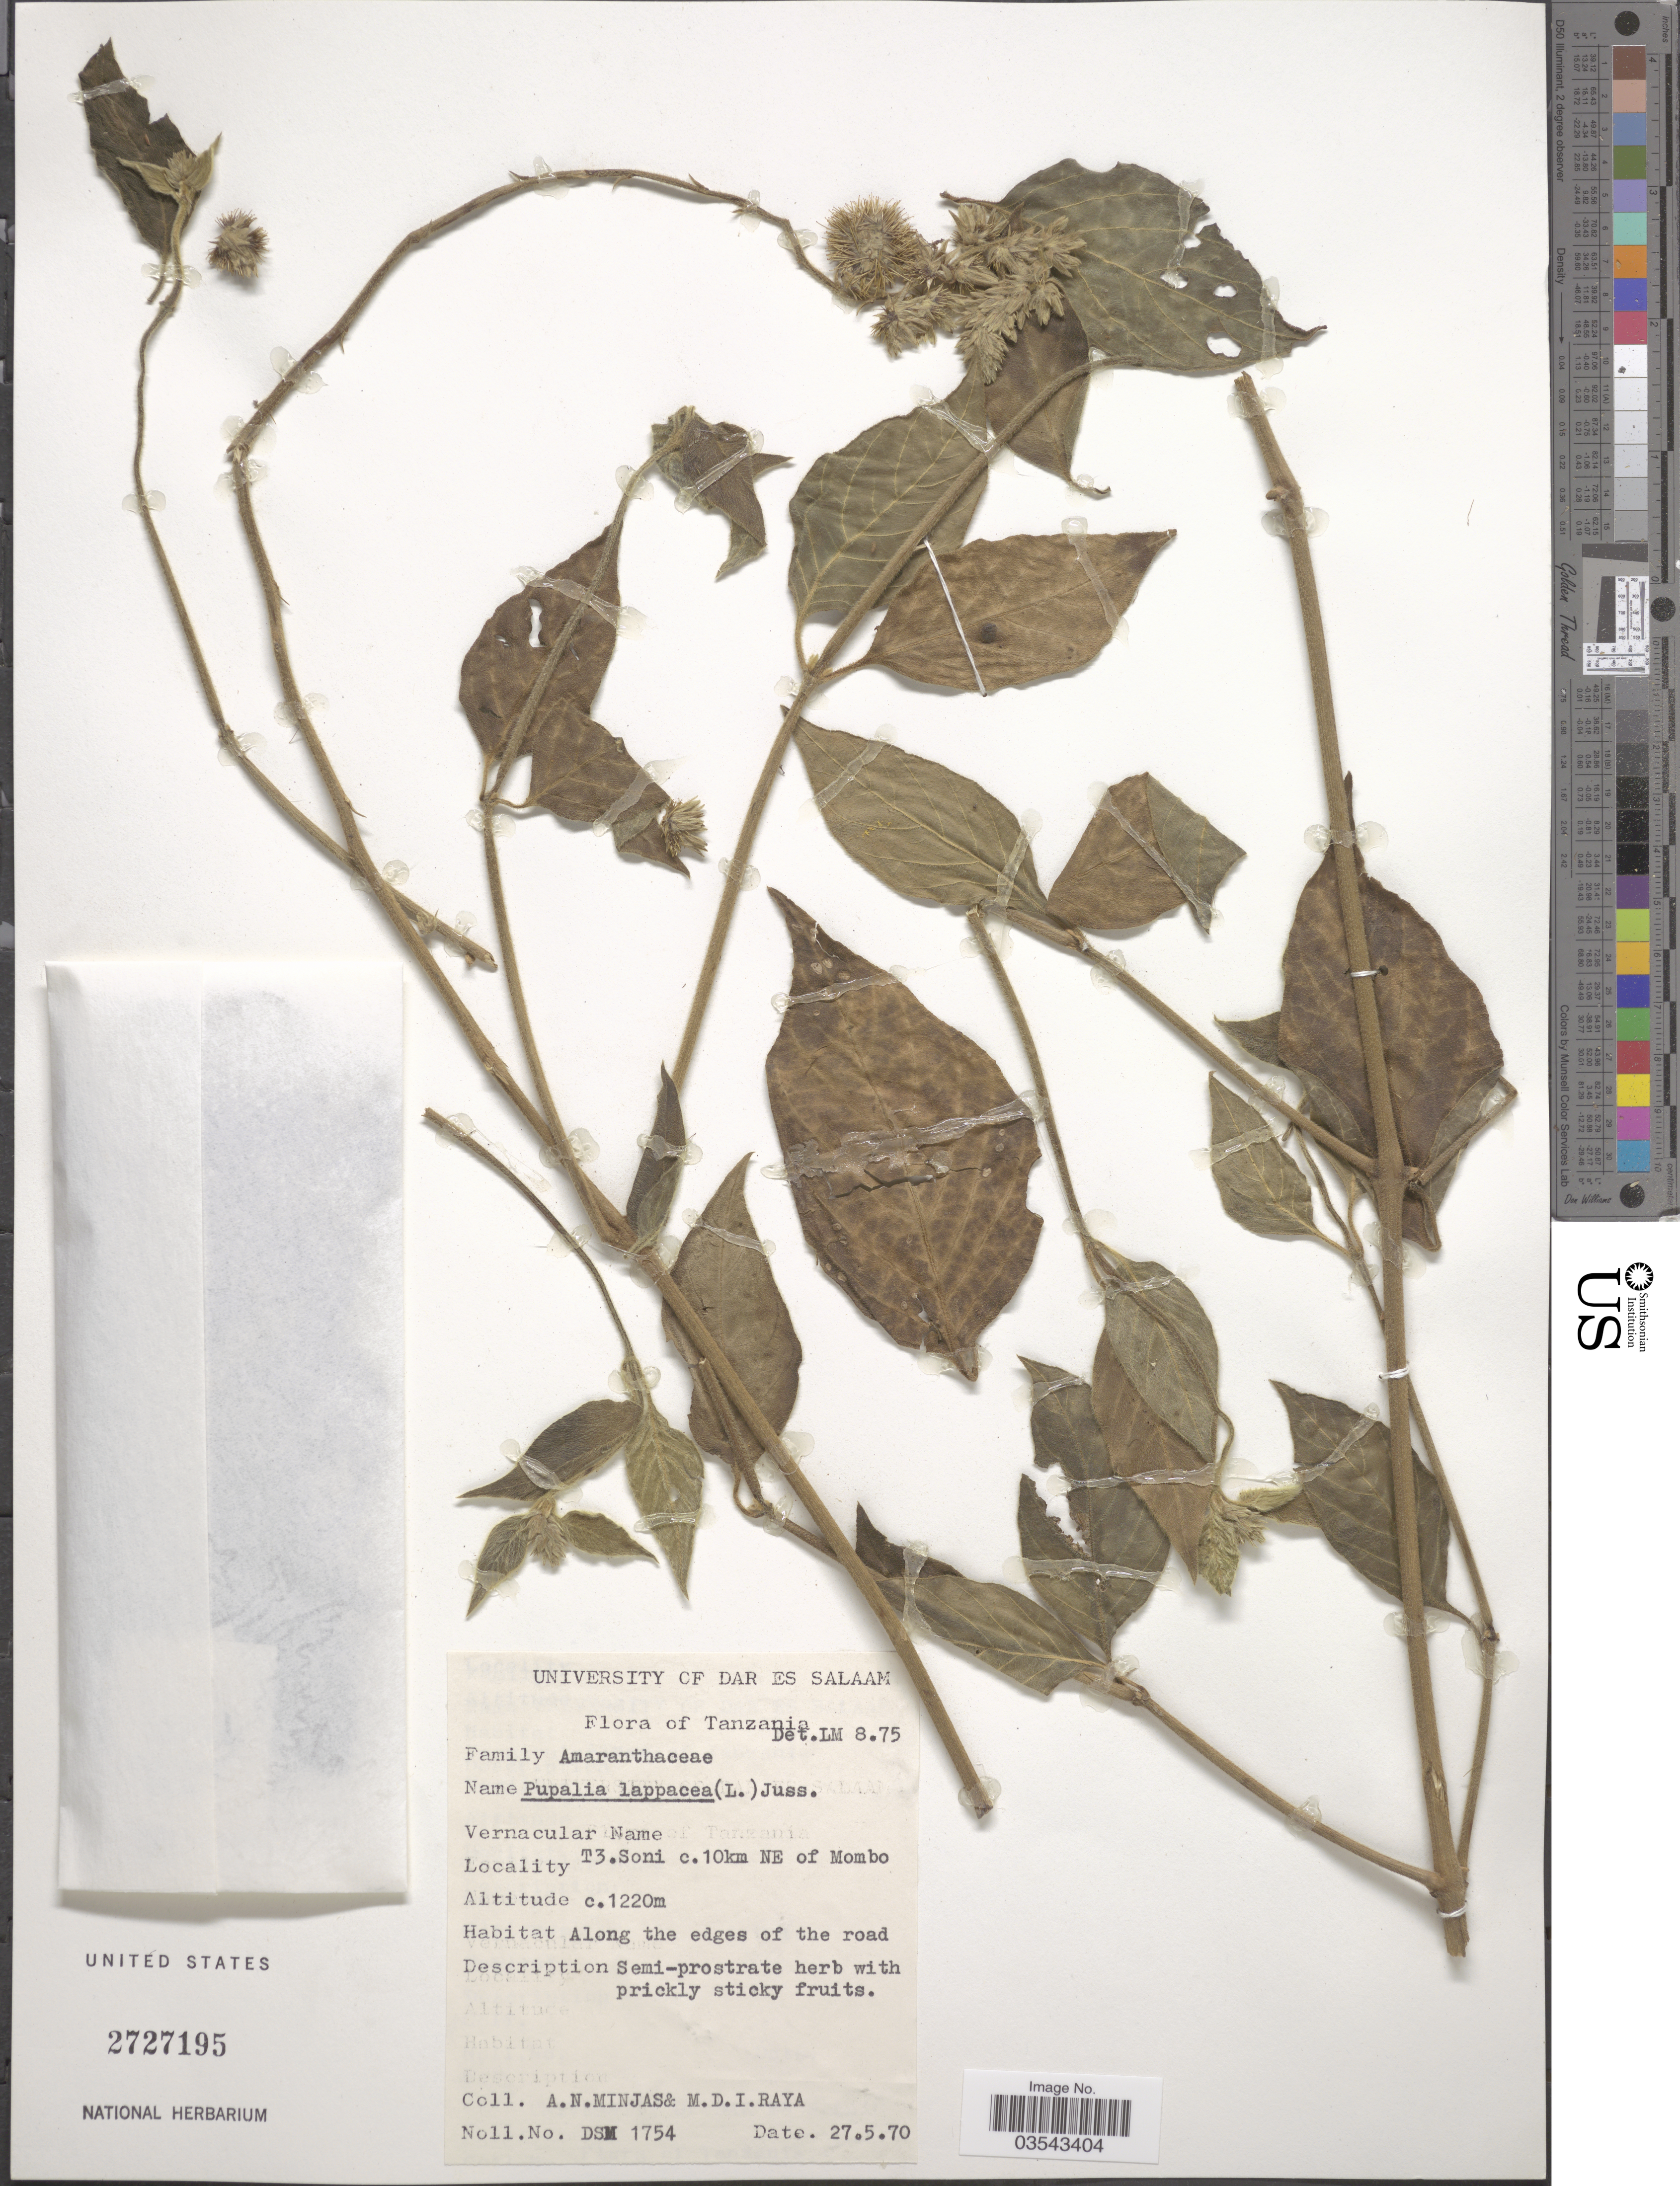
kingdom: Plantae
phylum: Tracheophyta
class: Magnoliopsida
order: Caryophyllales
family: Amaranthaceae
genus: Pupalia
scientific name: Pupalia lappacea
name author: (L.) A. Juss.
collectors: A. Minjas & M. Raya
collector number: DSM 1754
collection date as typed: Transcribed d/m/y: 27/5/70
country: Tanzania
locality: T3. Soni c. 10km NE of Mombo.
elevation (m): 1220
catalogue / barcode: US 2727195